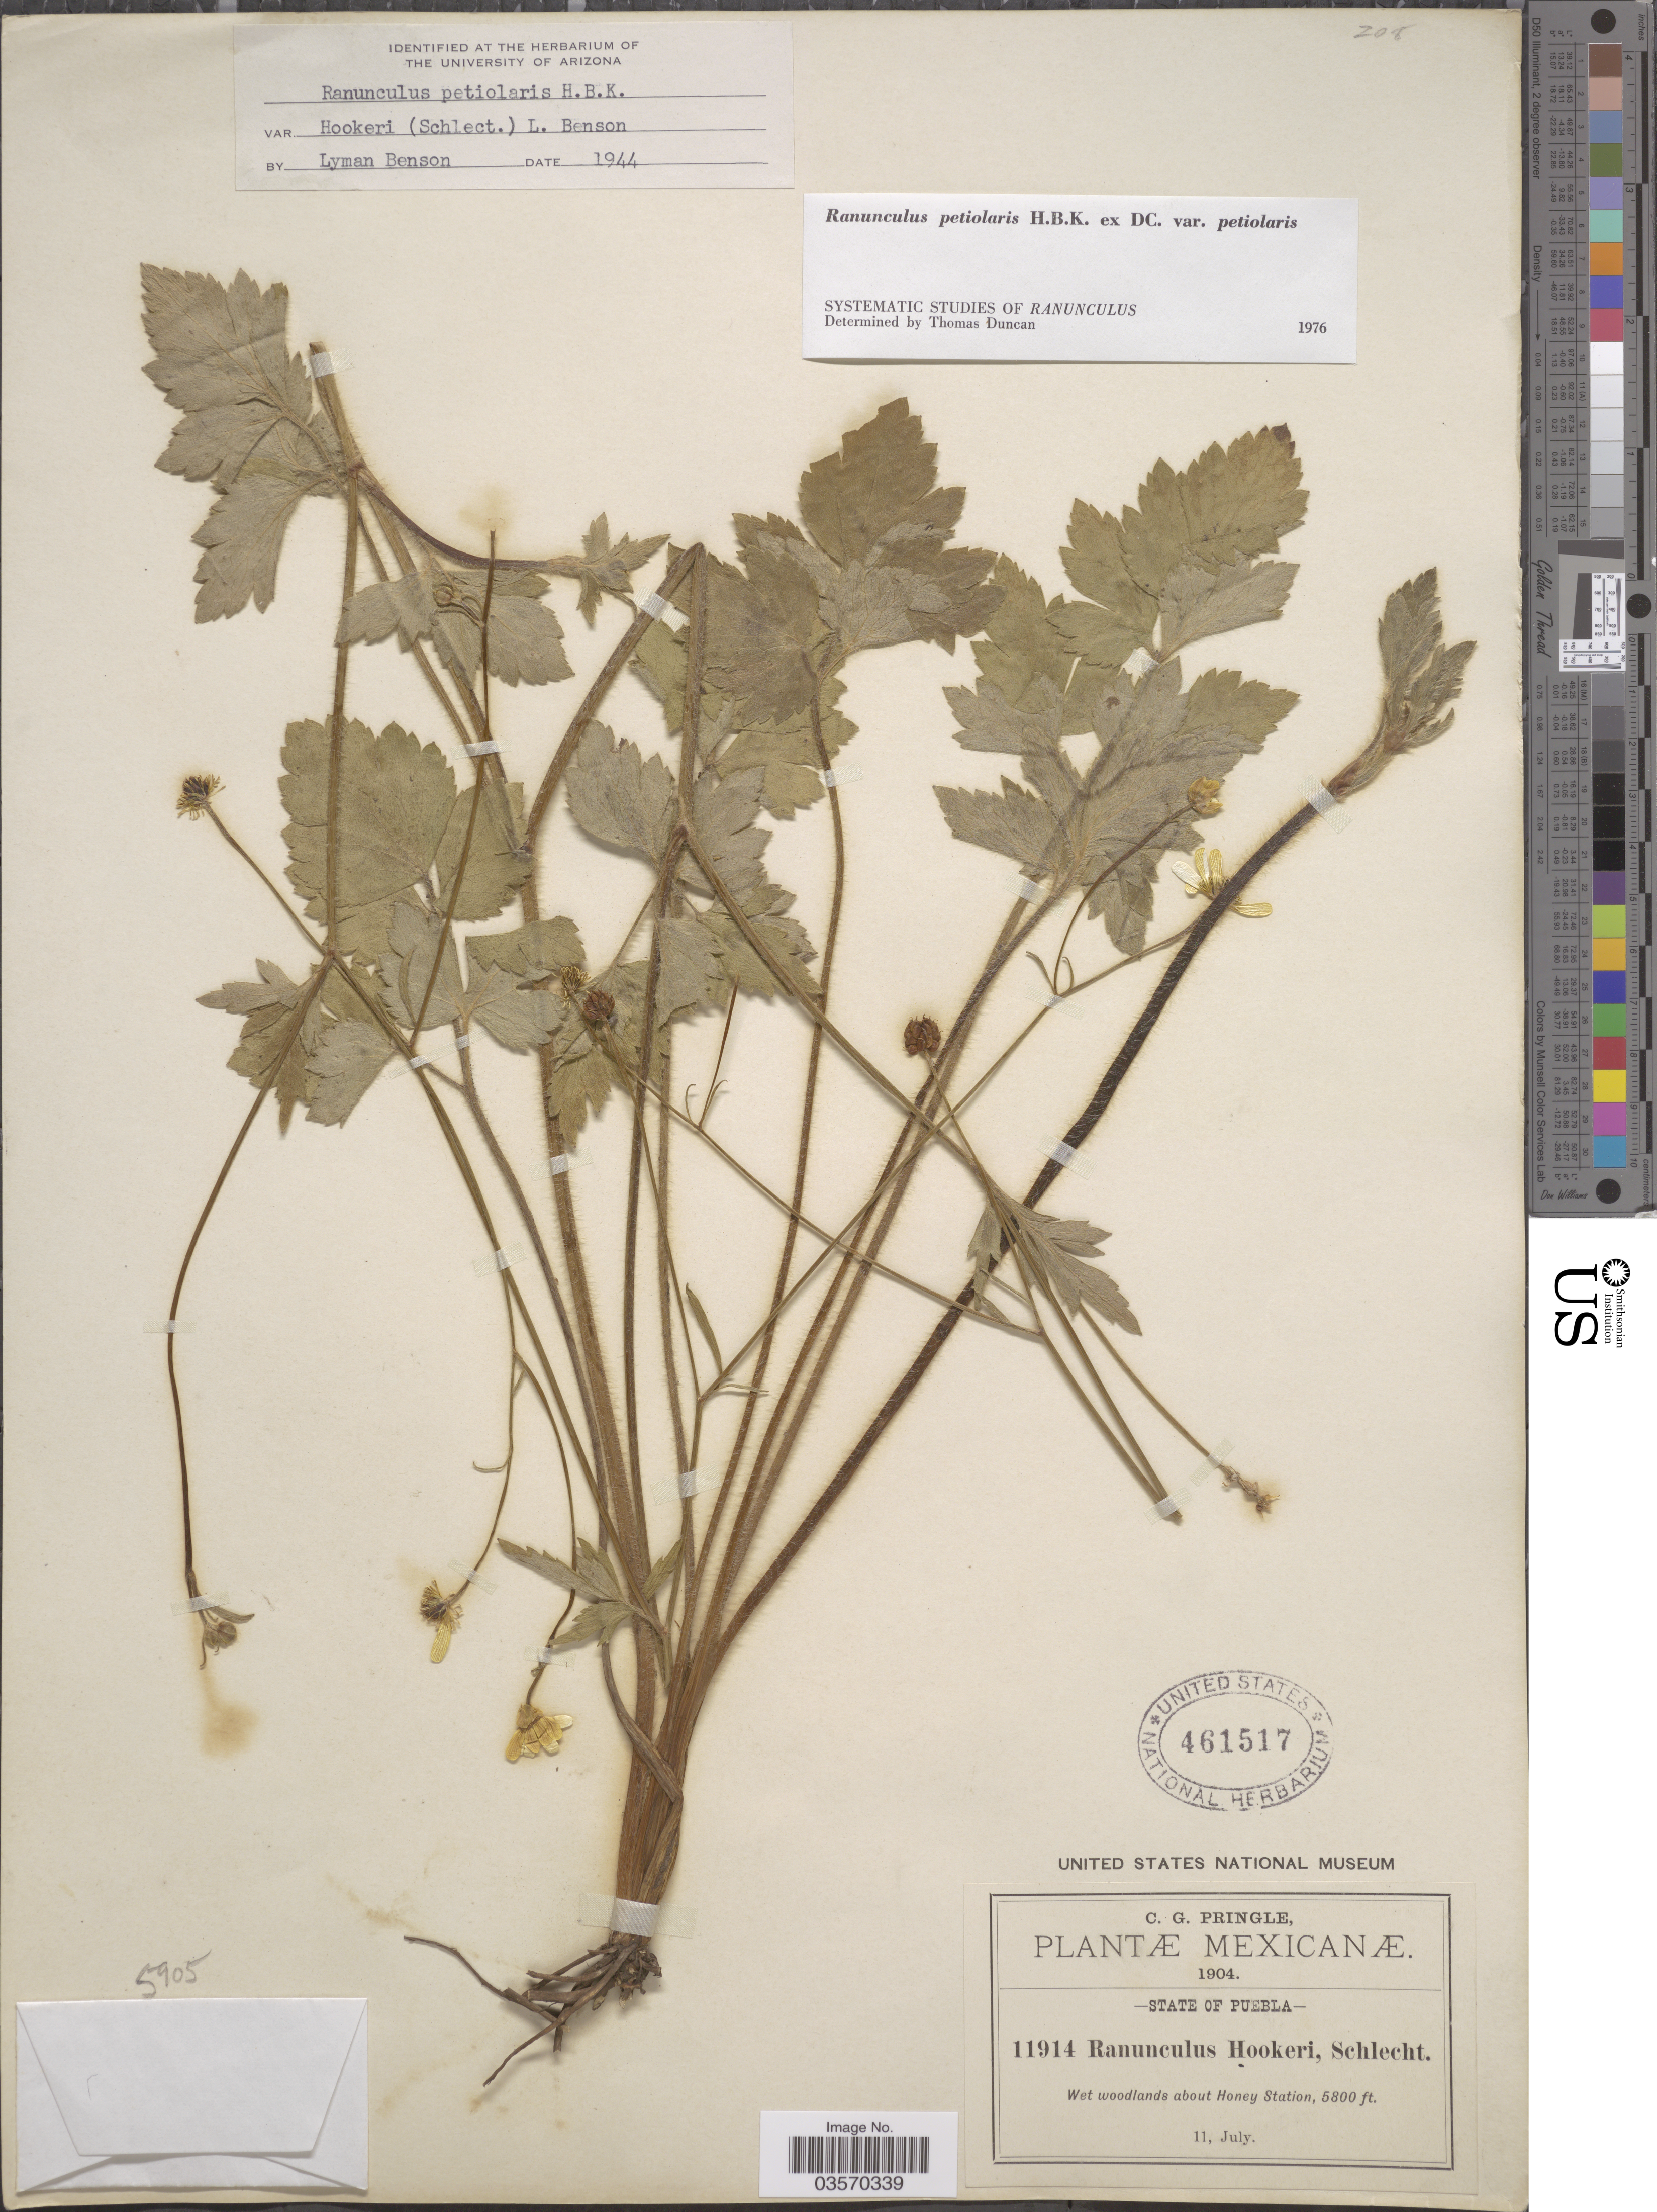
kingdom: Plantae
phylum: Tracheophyta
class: Magnoliopsida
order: Ranunculales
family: Ranunculaceae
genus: Ranunculus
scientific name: Ranunculus petiolaris var. petiolaris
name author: Kunth ex DC.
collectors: C. G. Pringle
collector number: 11914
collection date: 1904-07-11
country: Mexico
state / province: Puebla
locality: Wet woodlands about Honey Station.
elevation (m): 1768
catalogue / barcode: US 461517